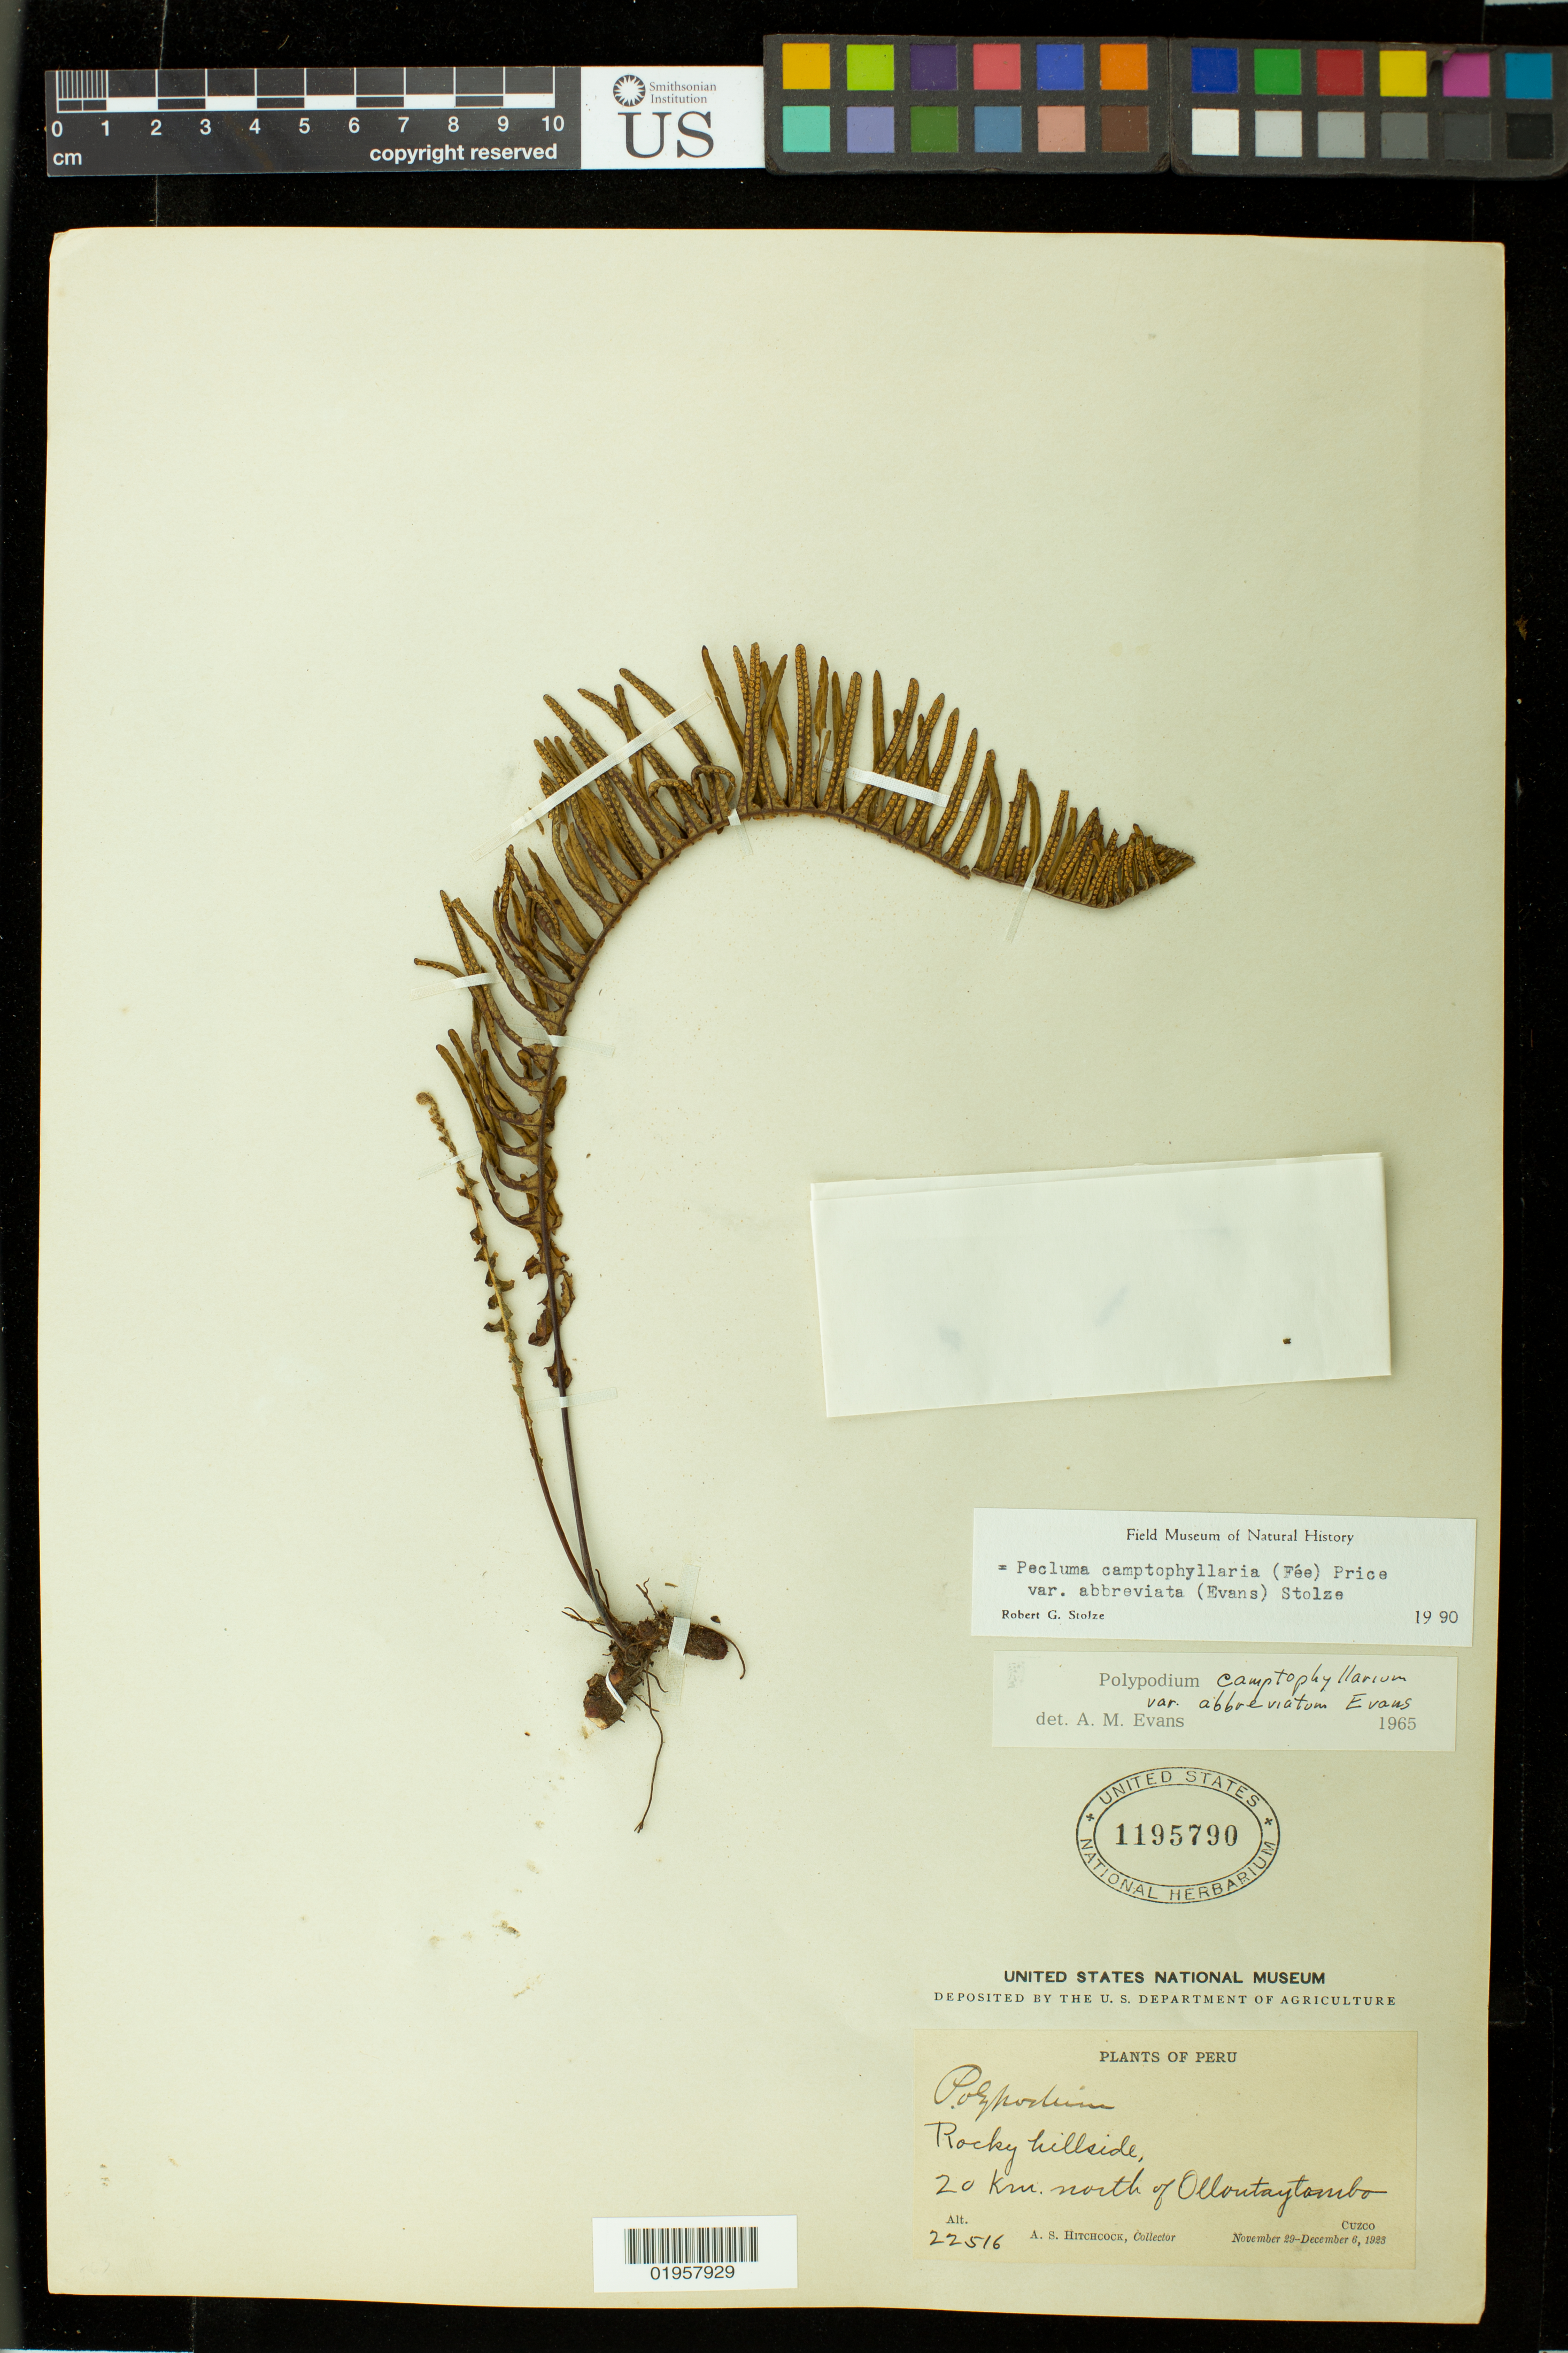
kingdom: Plantae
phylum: Tracheophyta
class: Polypodiopsida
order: Polypodiales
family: Polypodiaceae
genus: Pecluma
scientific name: Pecluma camptophyllaria var. abbreviata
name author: (A.M. Evans) Kartesz & Gandhi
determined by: Stolze, R. G.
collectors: A. S. Hitchcock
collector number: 22516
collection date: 1923-11-29/1923-12-06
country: Peru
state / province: Cusco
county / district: Urubamba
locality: Ollontaytambo, 20 km north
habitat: Rocky hillside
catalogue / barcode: US 1195790